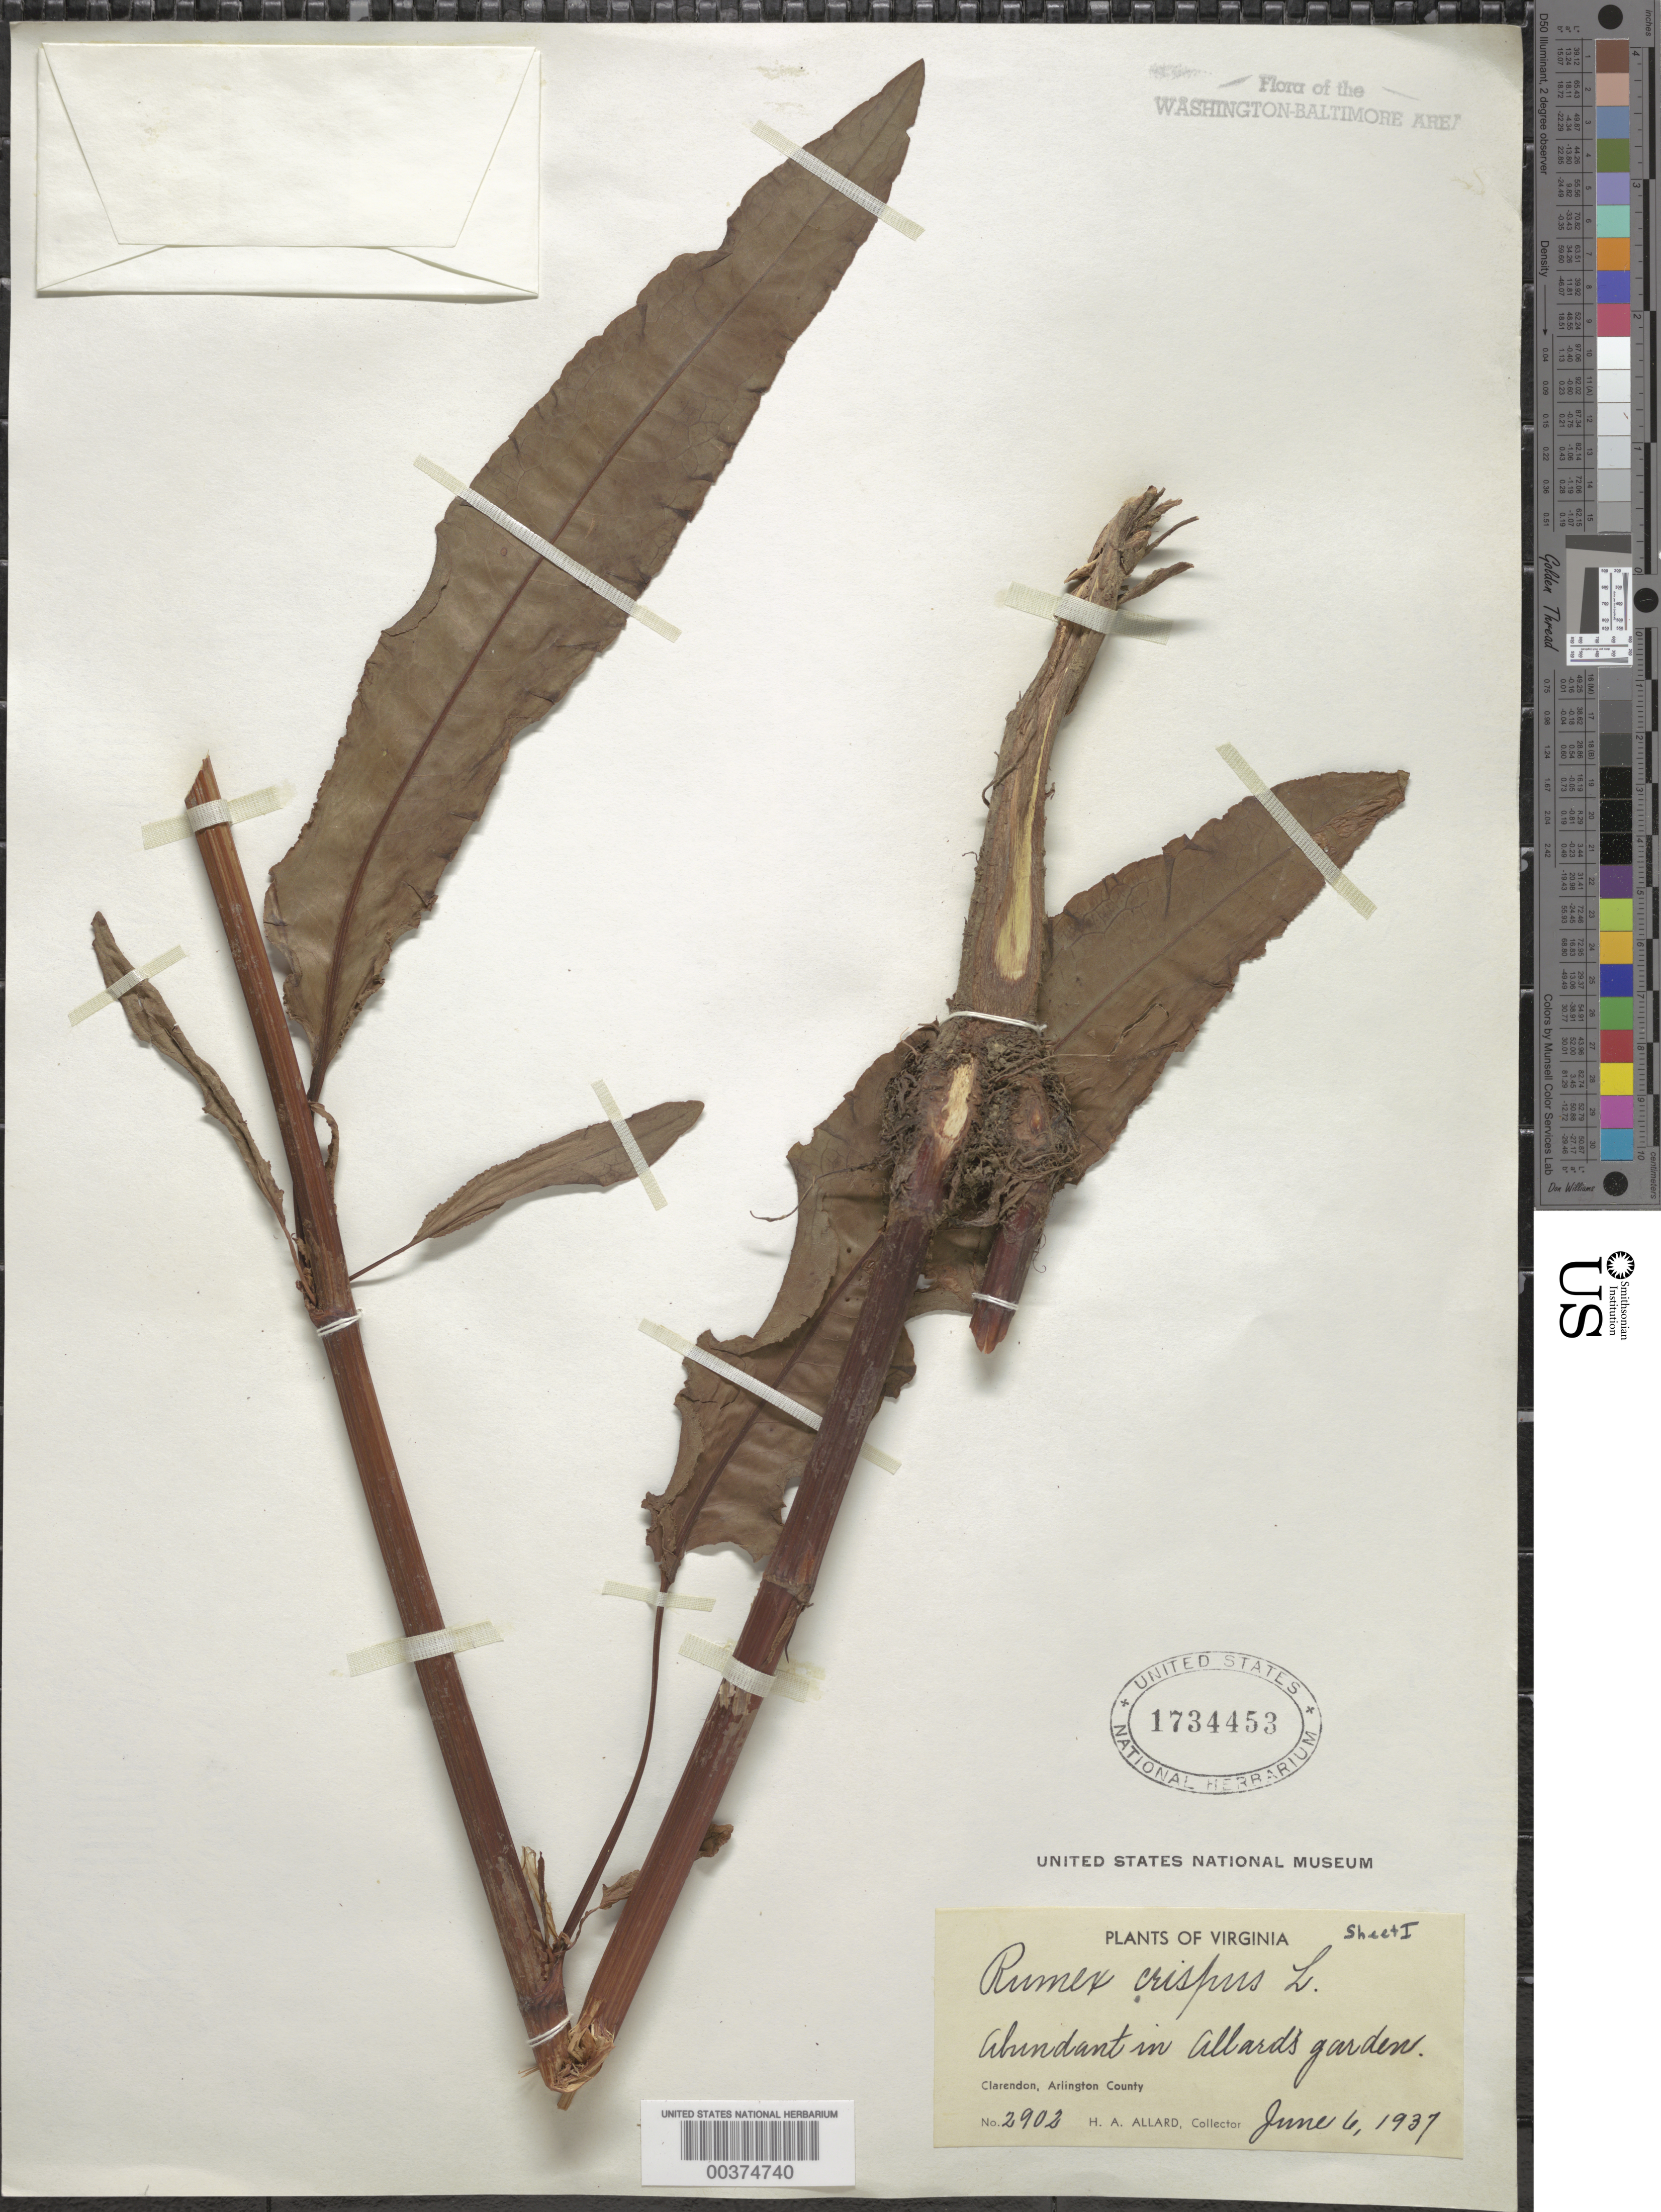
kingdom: Plantae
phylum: Tracheophyta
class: Magnoliopsida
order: Caryophyllales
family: Polygonaceae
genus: Rumex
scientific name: Rumex crispus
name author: L.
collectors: H. A. Allard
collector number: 2902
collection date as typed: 06 Jun 1937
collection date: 1937-06-06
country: United States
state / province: Virginia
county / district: Arlington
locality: Clarendon, Allards Garden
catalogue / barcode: US 1734453